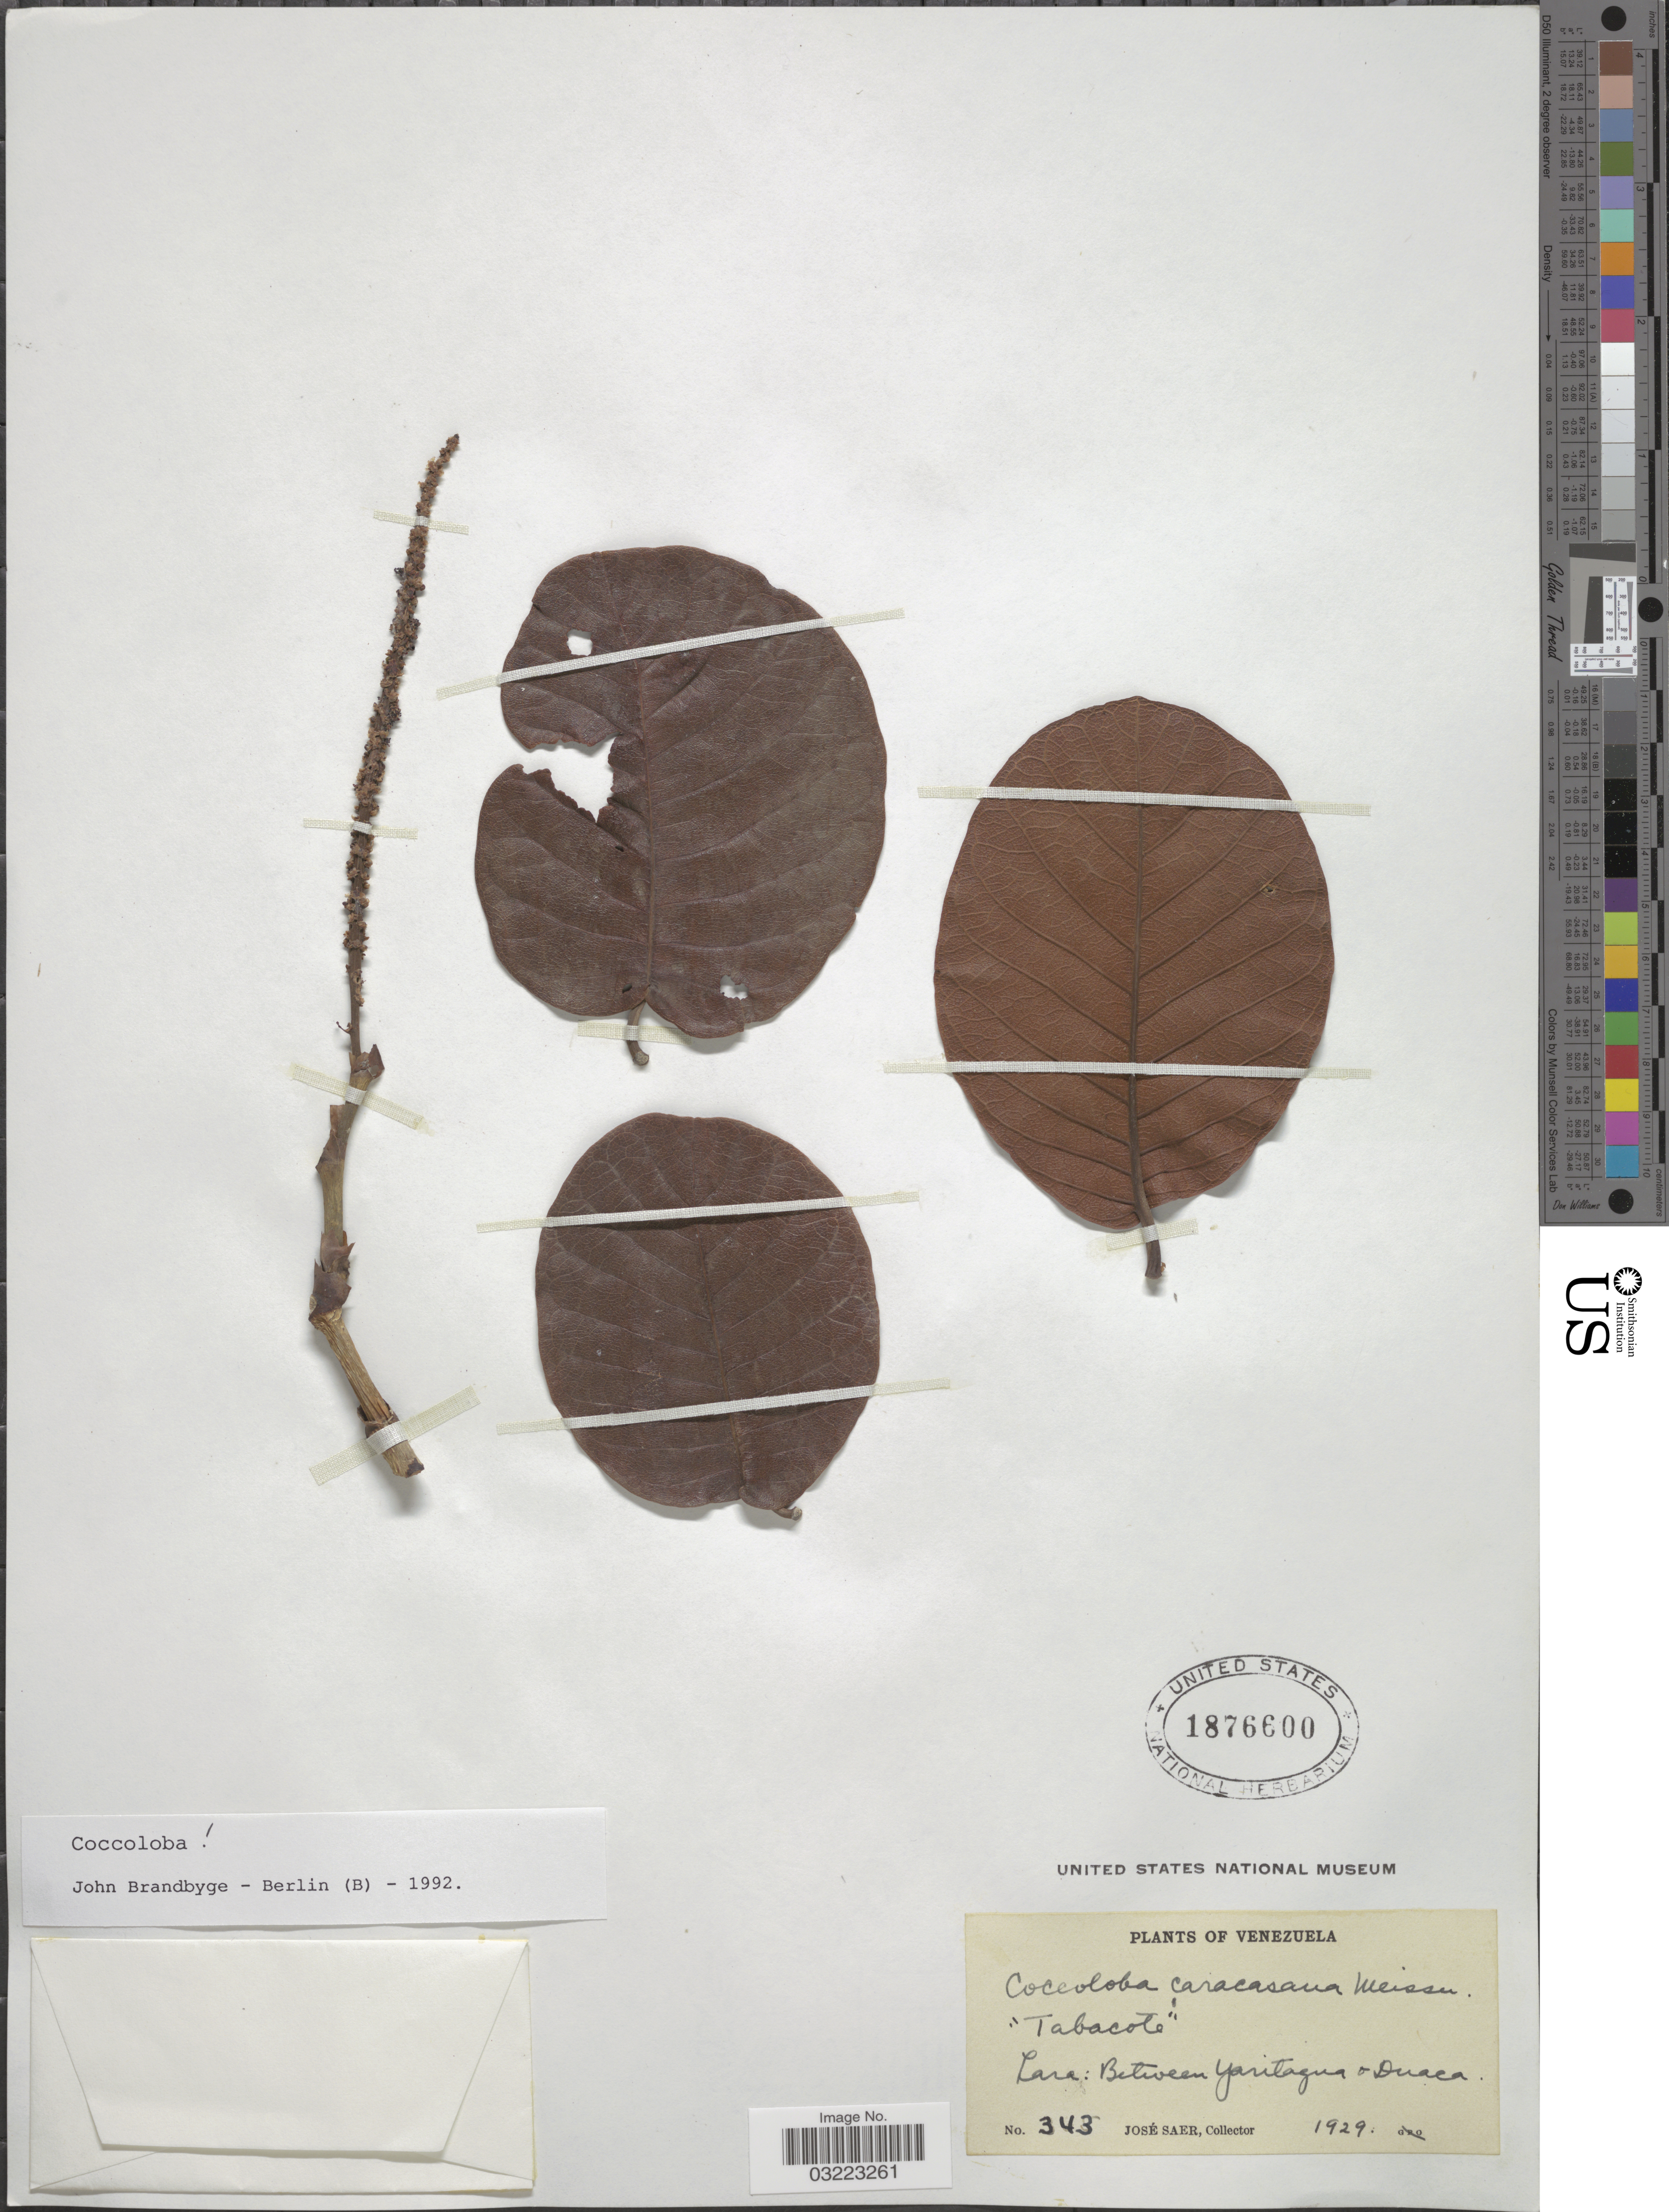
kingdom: Plantae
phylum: Tracheophyta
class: Magnoliopsida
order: Caryophyllales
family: Polygonaceae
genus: Coccoloba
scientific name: Coccoloba caracasana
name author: Meisn.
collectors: J. Saer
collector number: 343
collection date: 1929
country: Venezuela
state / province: Lara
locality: Between Yaritagua & Duaca.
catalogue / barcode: US 1876600